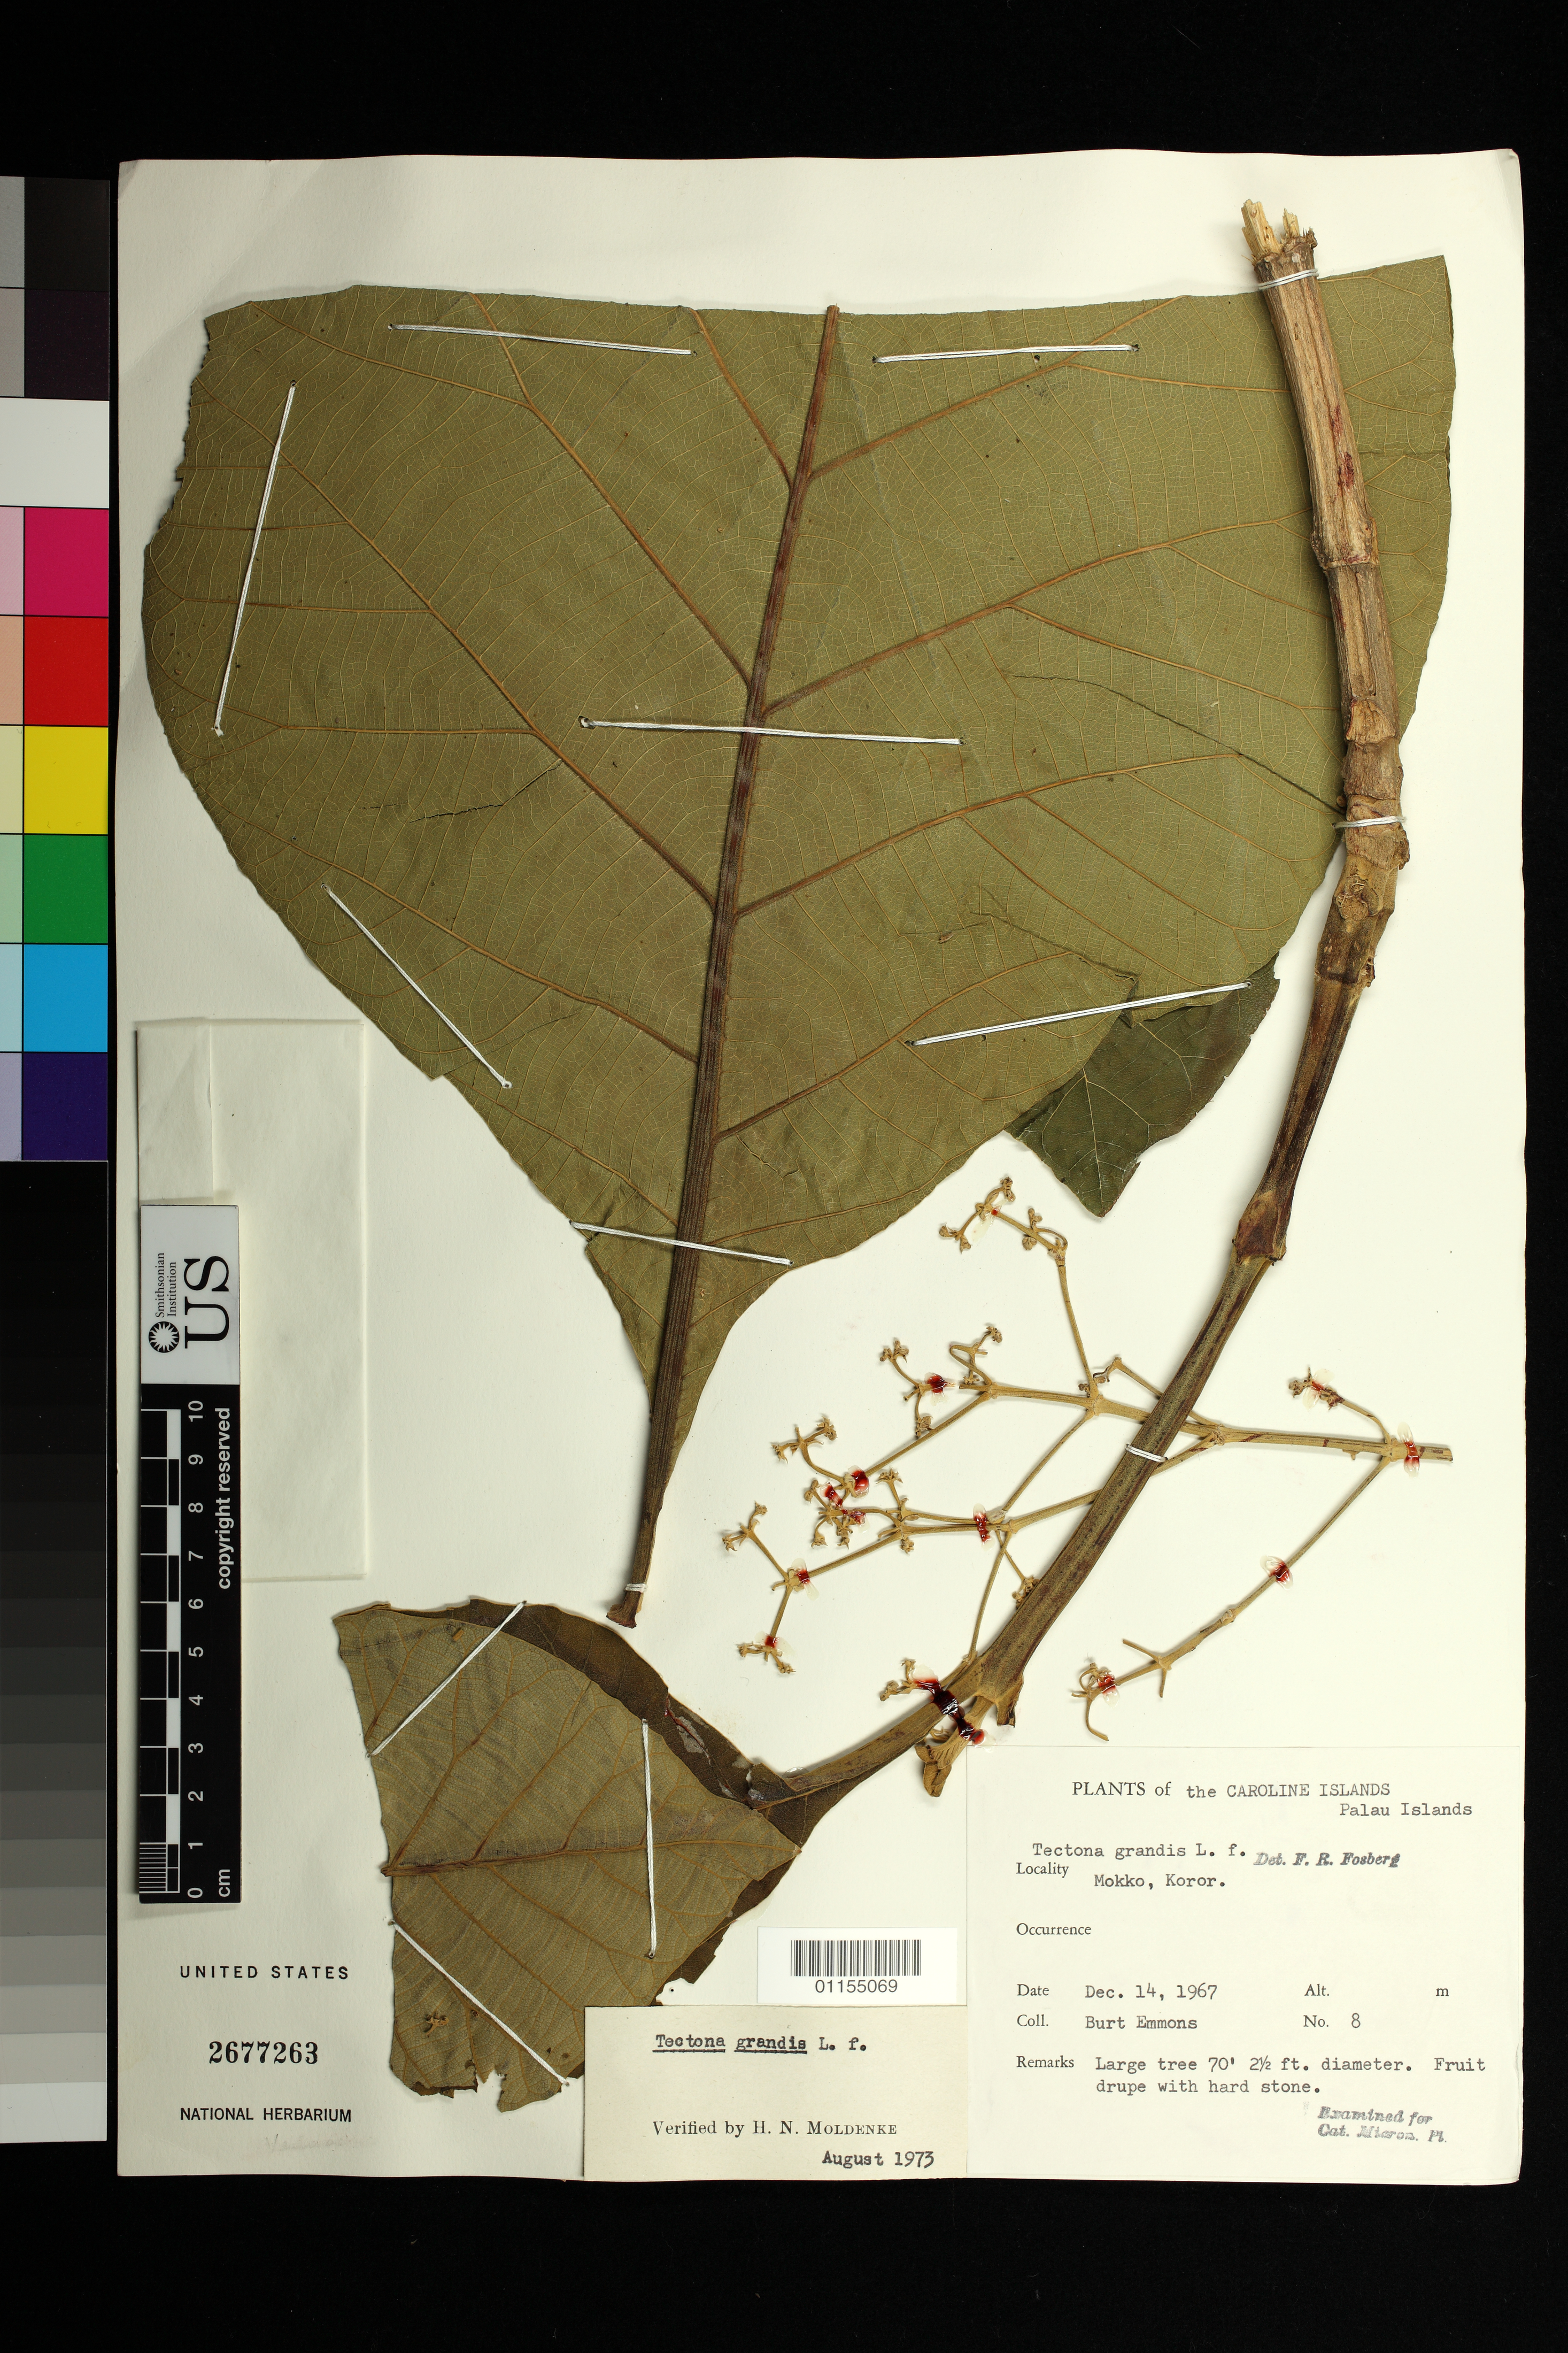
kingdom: Plantae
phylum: Tracheophyta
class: Magnoliopsida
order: Lamiales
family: Lamiaceae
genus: Tectona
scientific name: Tectona grandis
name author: L. f.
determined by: Moldenke, H. N.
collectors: B. Emmons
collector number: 8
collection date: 1967-12-14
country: Palau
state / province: Koror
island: Koror I.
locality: Mokko.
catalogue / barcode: US 2677263